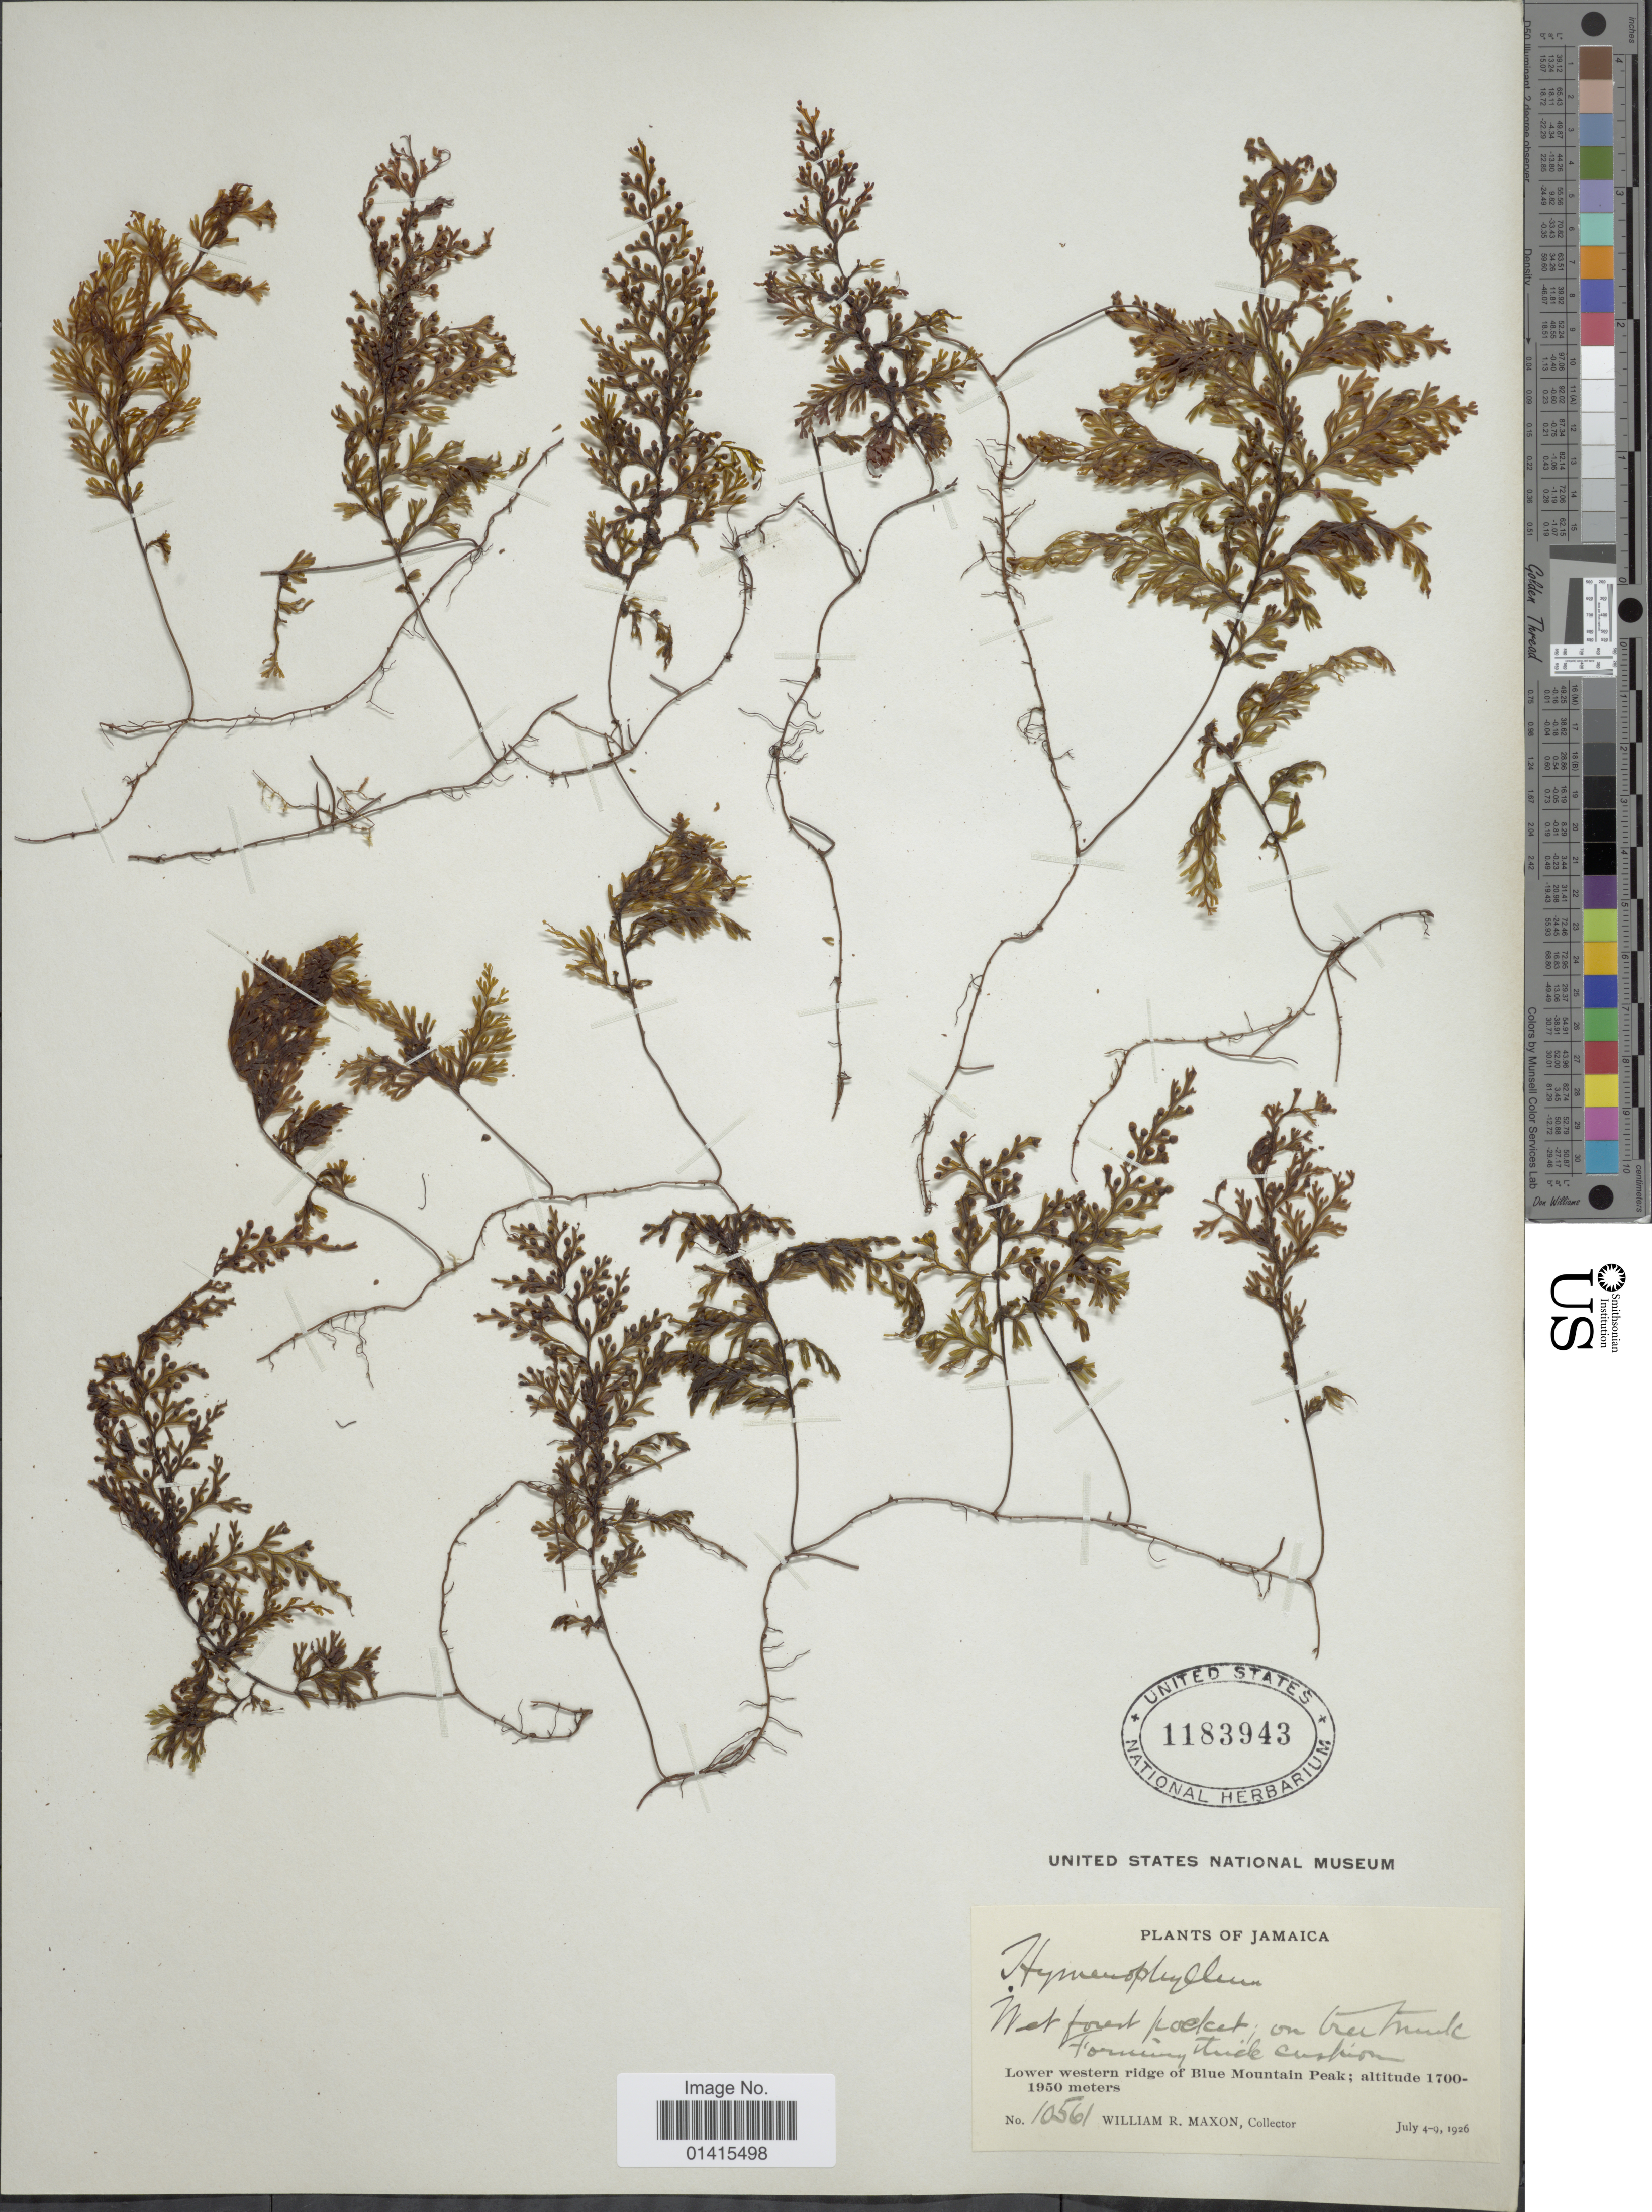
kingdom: Plantae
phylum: Tracheophyta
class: Polypodiopsida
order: Hymenophyllales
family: Hymenophyllaceae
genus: Hymenophyllum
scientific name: Hymenophyllum polyanthos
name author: (Sw.) Sw.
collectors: W. R. Maxon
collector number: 10561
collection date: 1926-07-04/1926-07-09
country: Jamaica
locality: Lower western ridge of Blue Mountain peak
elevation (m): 1700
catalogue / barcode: US 1183943